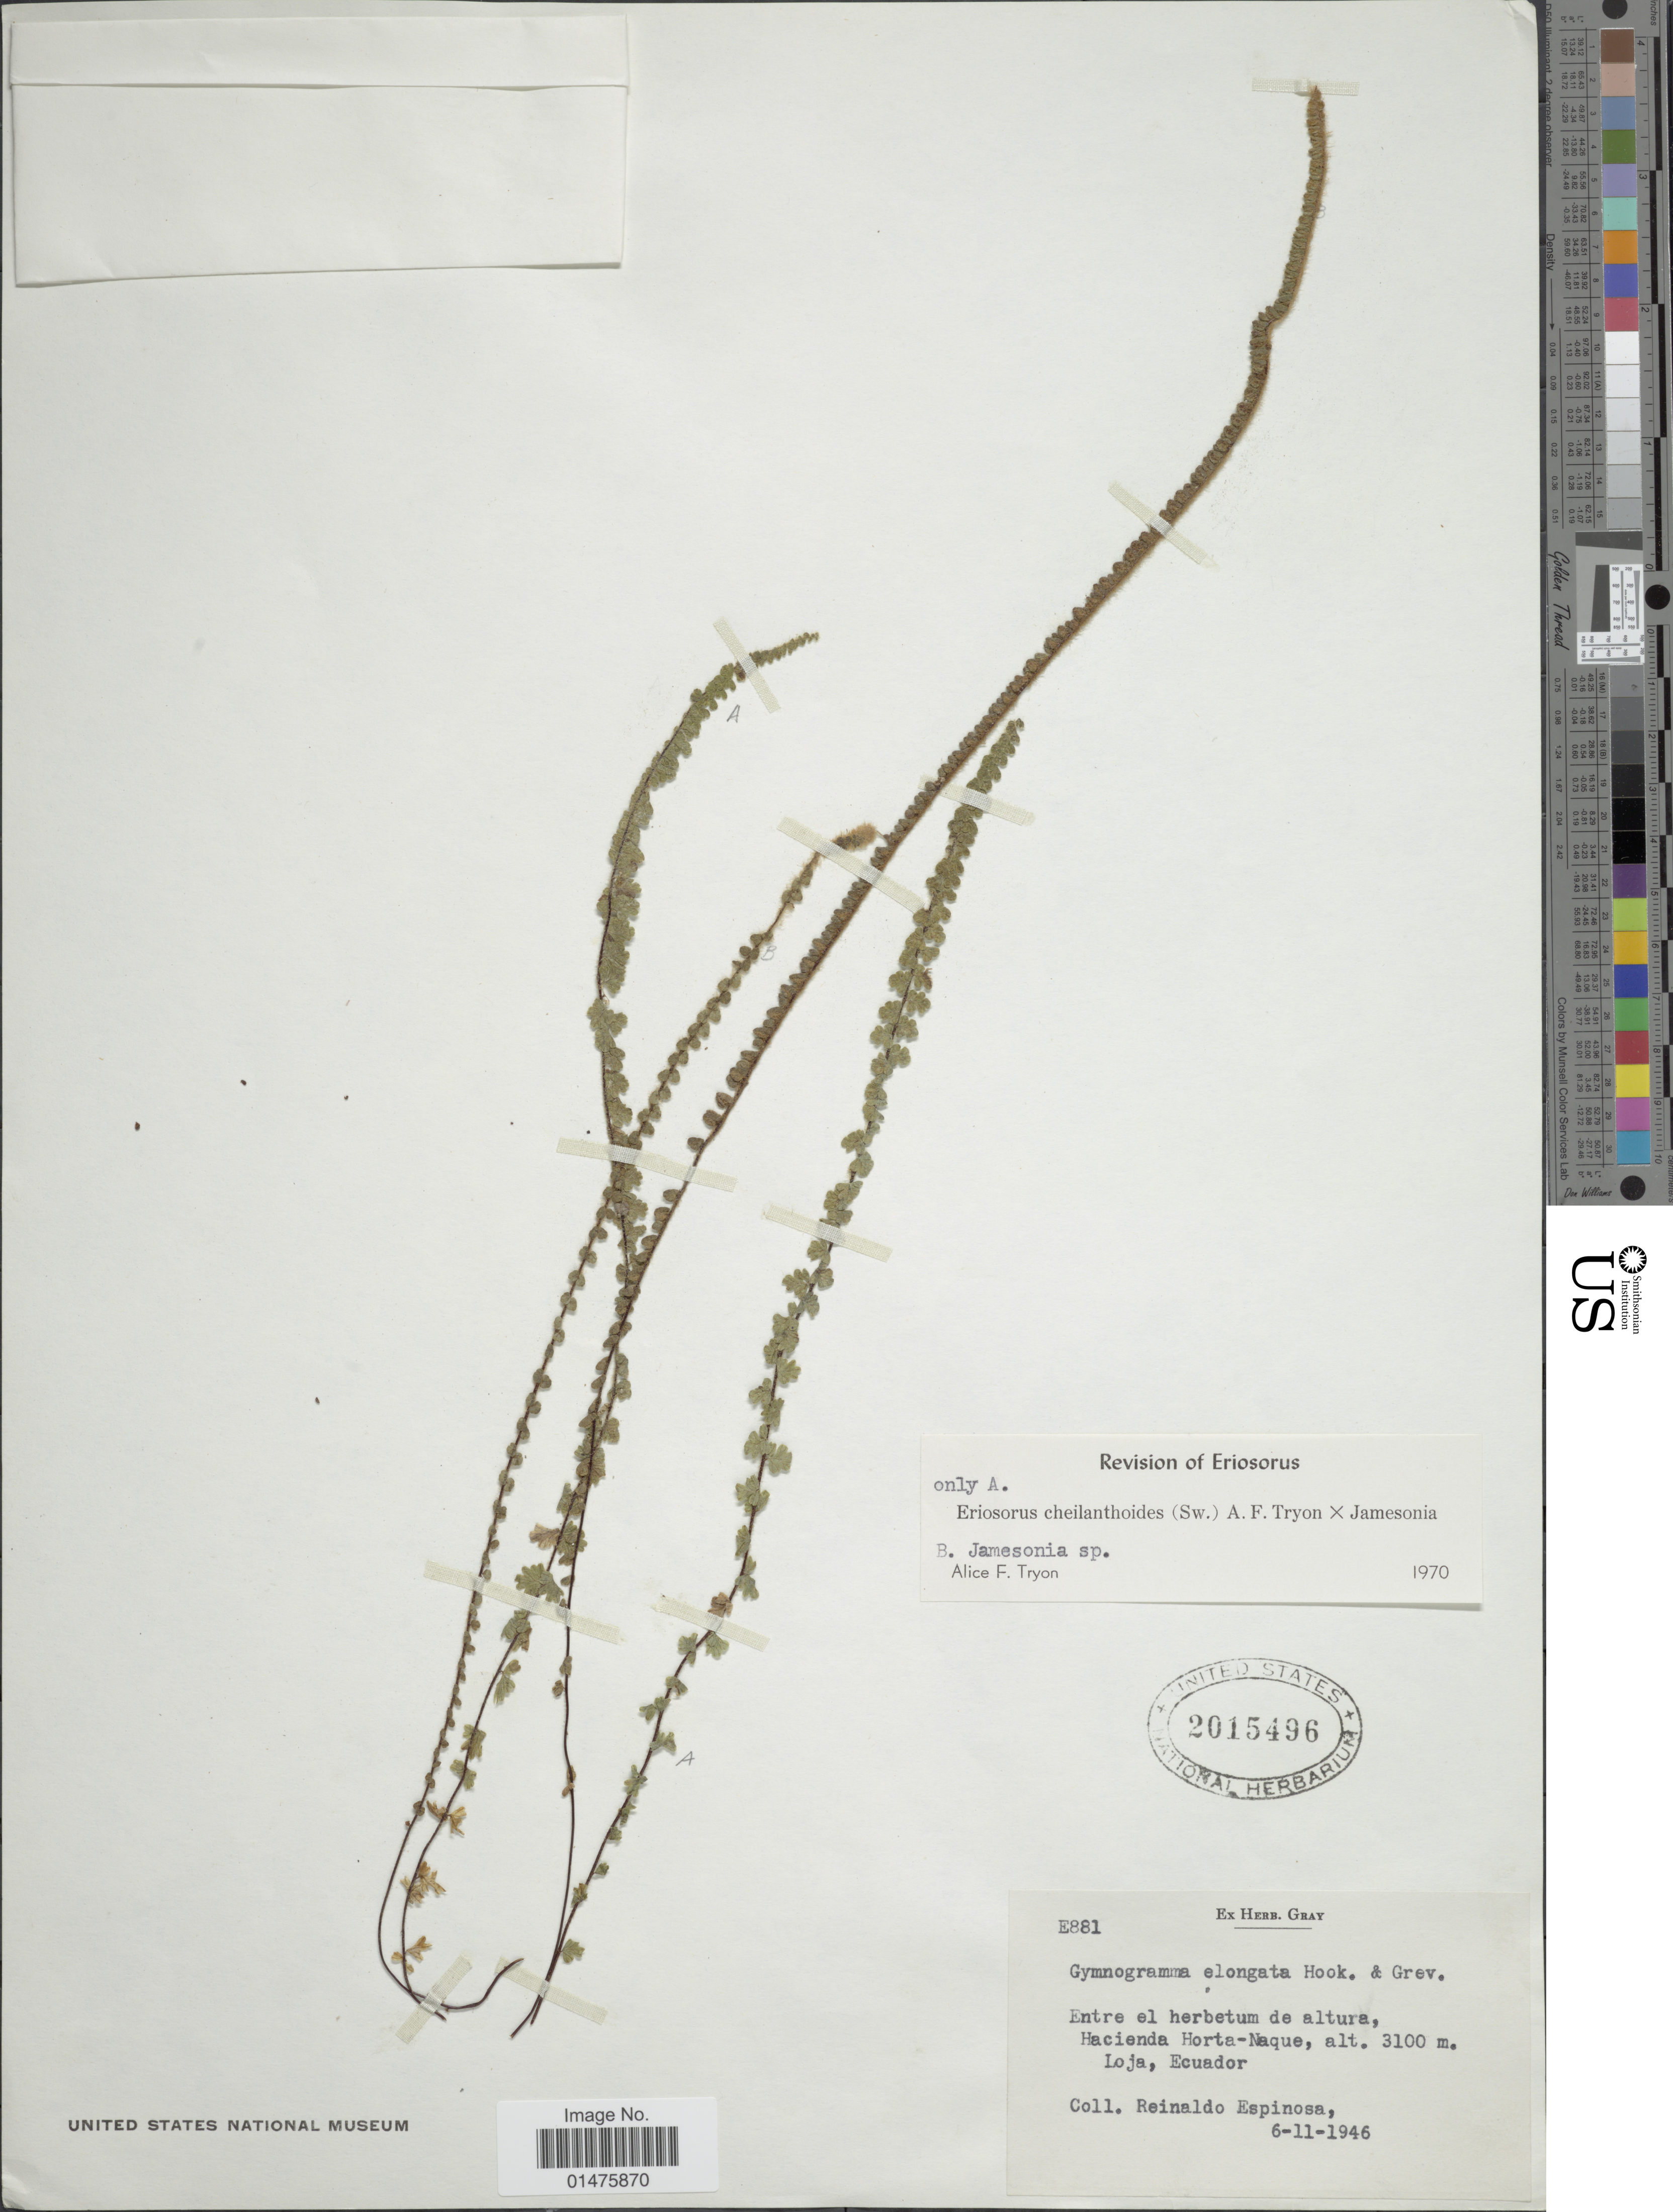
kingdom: Plantae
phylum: Tracheophyta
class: Polypodiopsida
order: Polypodiales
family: Pteridaceae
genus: Jamesonia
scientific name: Jamesonia cheilanthoides x J. jamesonia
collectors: R. Espinosa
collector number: E881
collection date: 1946-11-06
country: Ecuador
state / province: Loja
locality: Hacienda Horta-Naque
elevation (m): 3100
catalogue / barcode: US 201496